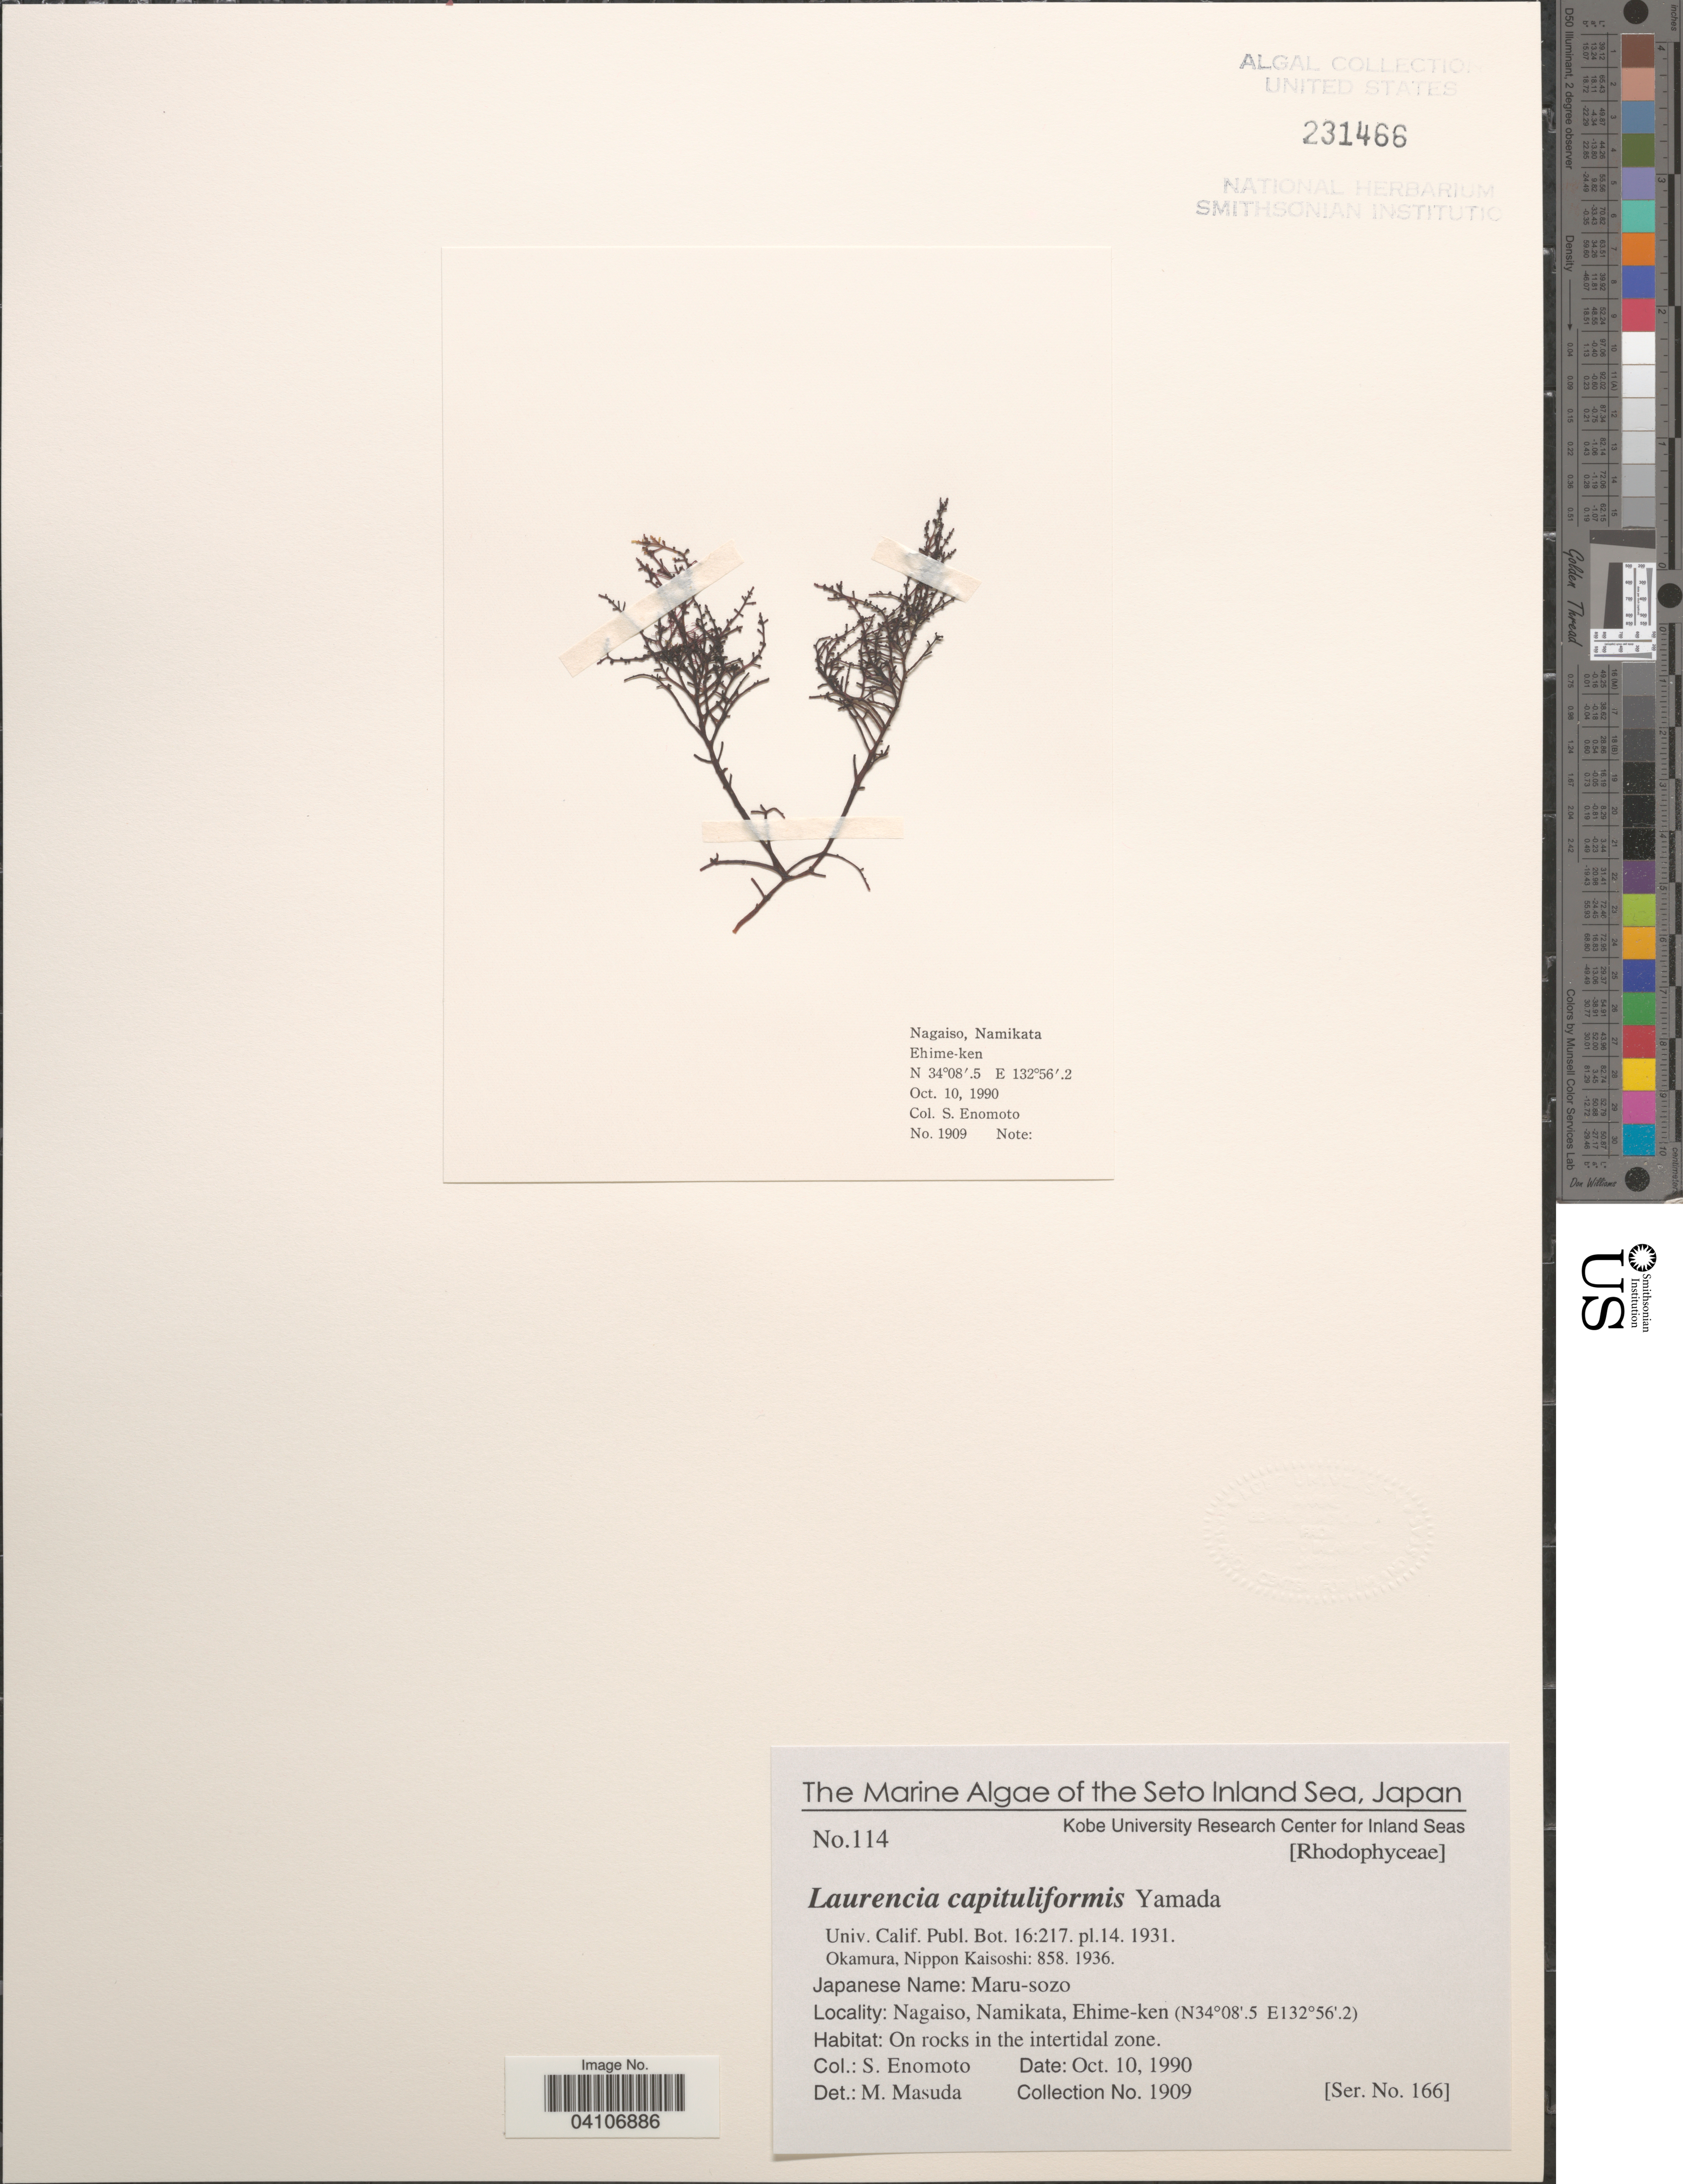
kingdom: Plantae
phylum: Rhodophyta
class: Florideophyceae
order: Ceramiales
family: Rhodomelaceae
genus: Palisada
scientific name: Palisada capituliformis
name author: (Yamada) K.W. Nam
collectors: S. Enomoto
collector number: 1909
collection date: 1990-10-10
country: Japan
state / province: Ehime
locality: The Seto Inland Sea. Nagaiso, Namikata, Ehime-ken. On rocks in the intertidal zone.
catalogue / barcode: US 231466